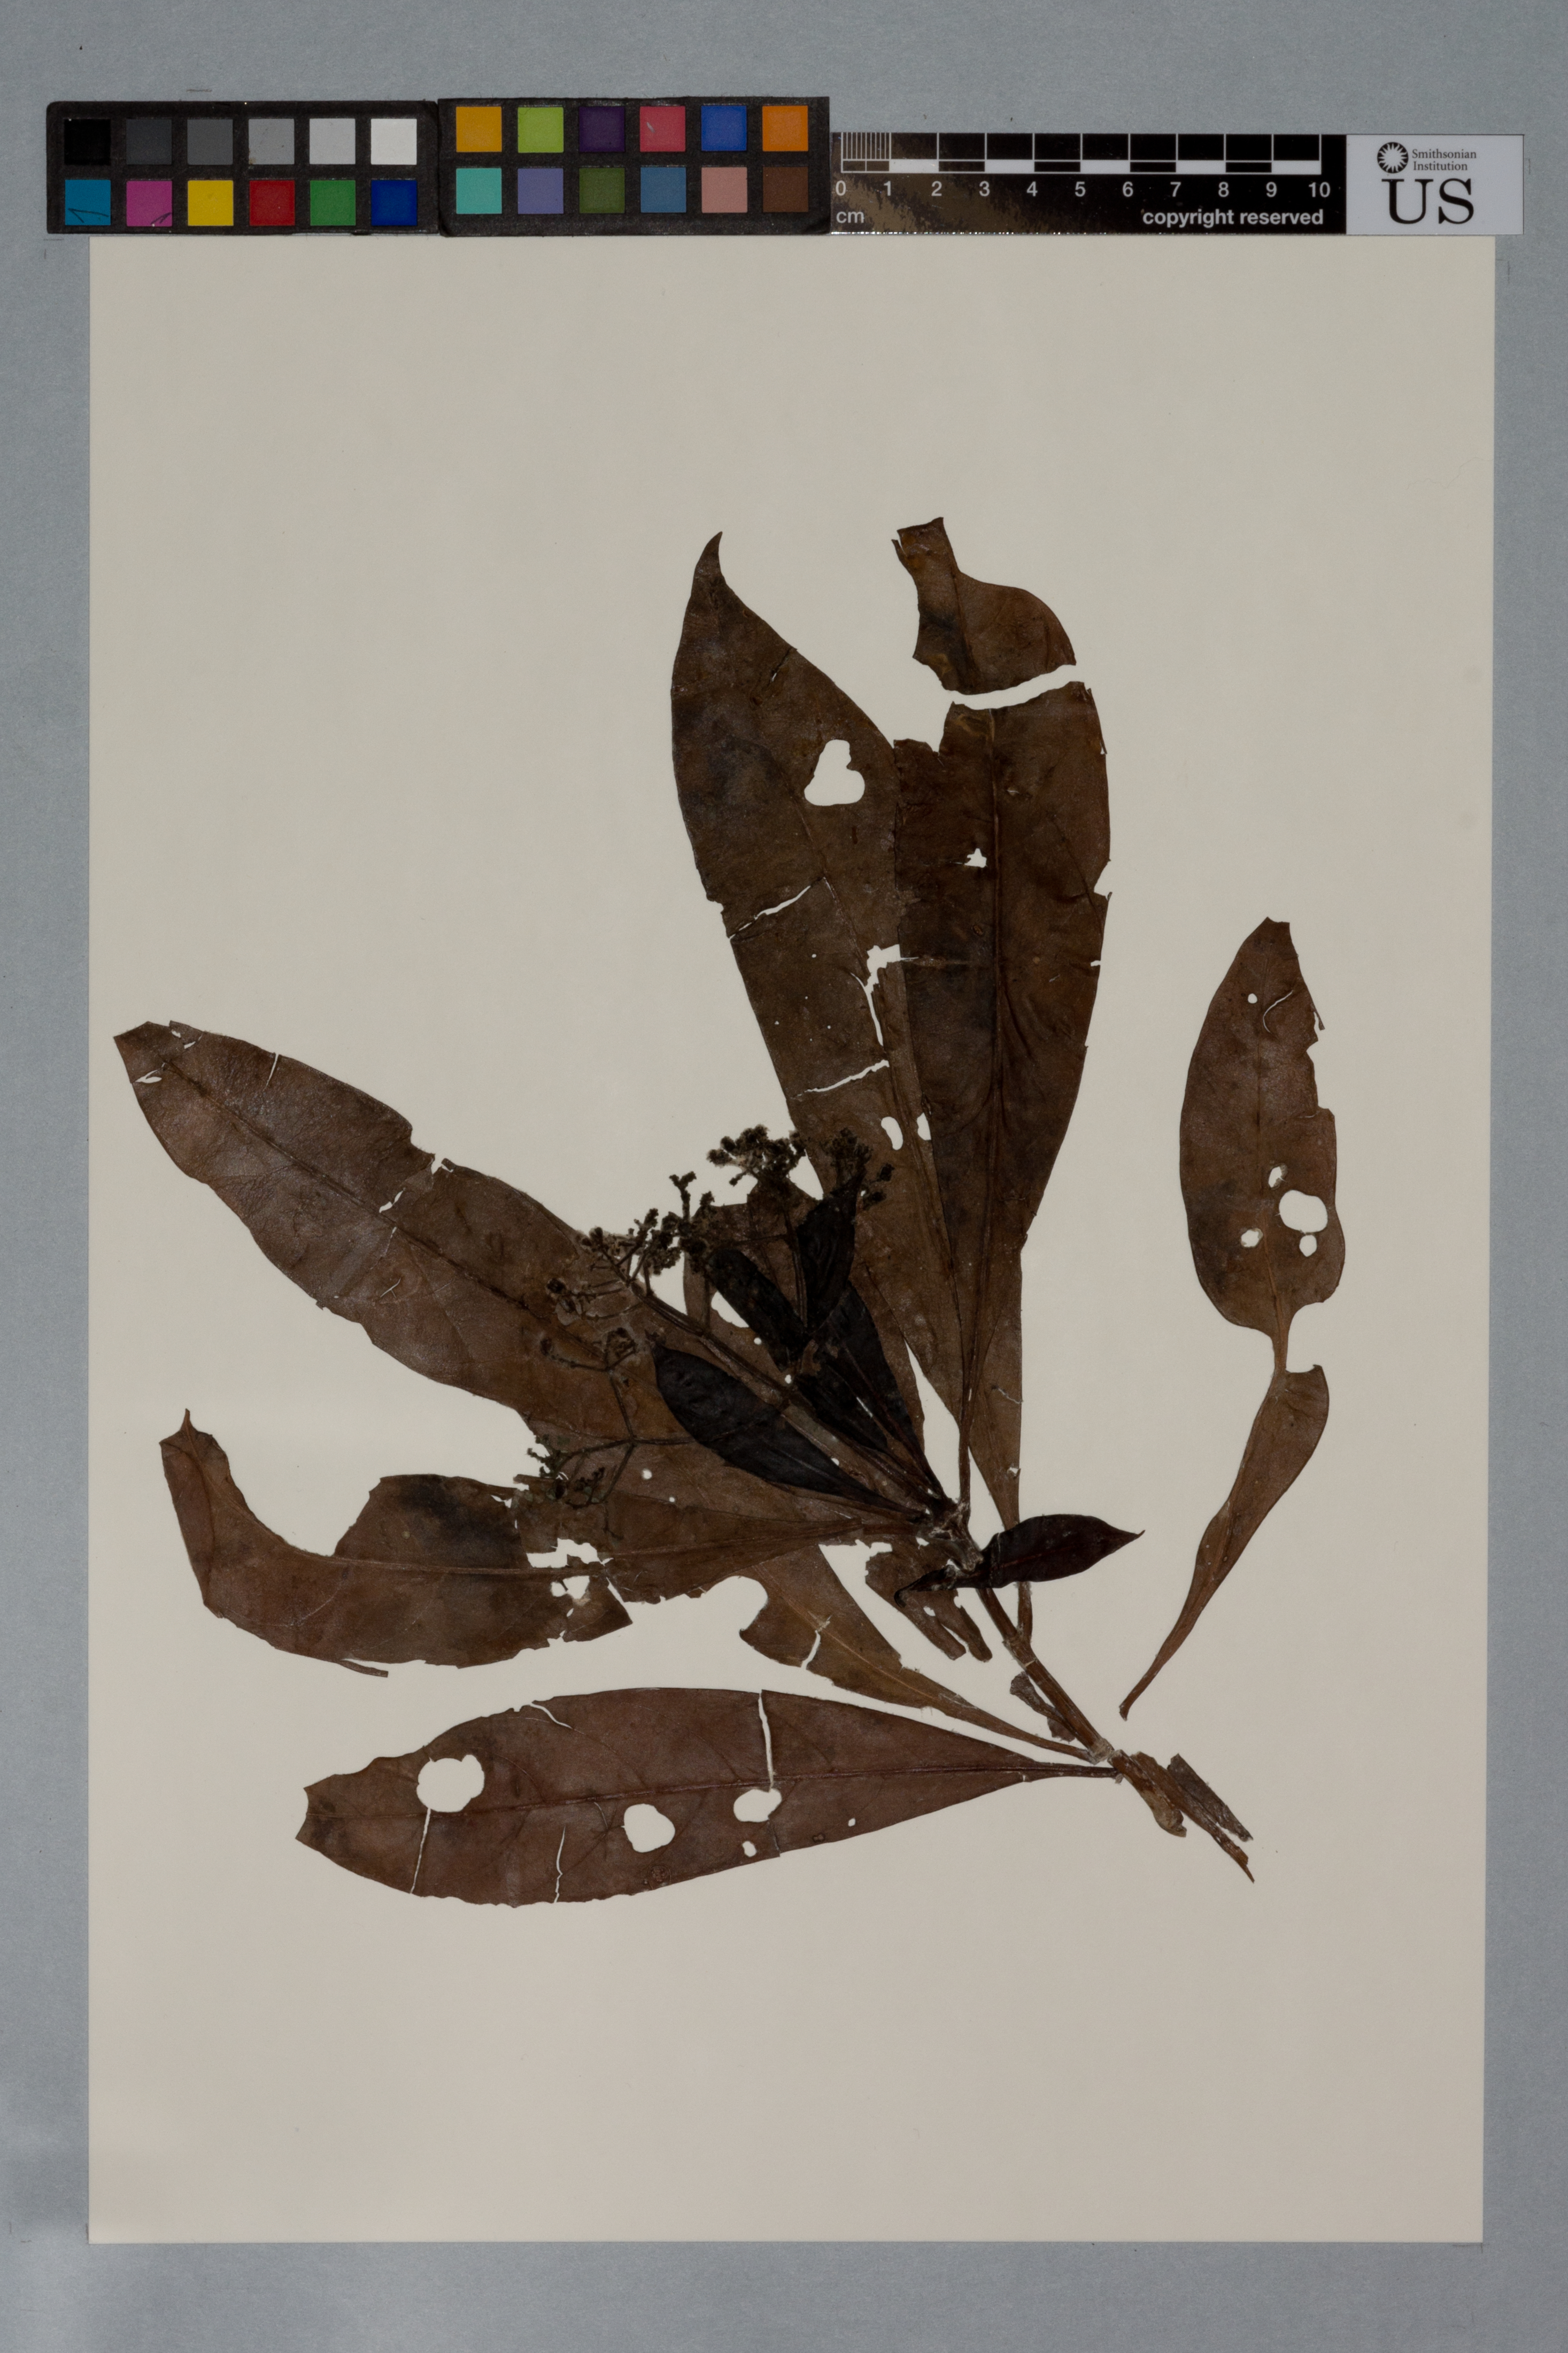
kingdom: Plantae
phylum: Tracheophyta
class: Magnoliopsida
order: Gentianales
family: Rubiaceae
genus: Psychotria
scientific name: Psychotria anceps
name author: Kunth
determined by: Taylor, Charlotte M.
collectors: H. D. Clarke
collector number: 1629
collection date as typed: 13 April 1996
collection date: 1996-04-13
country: Guyana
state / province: Potaro-Siparuni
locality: Tamour, 18 mi from Toolsie Persaud Forest Headquarters, Essequibo R.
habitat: Dense forest on brown sand, with Eschweilera, Mora, Eperua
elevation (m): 50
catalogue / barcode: US 3378427